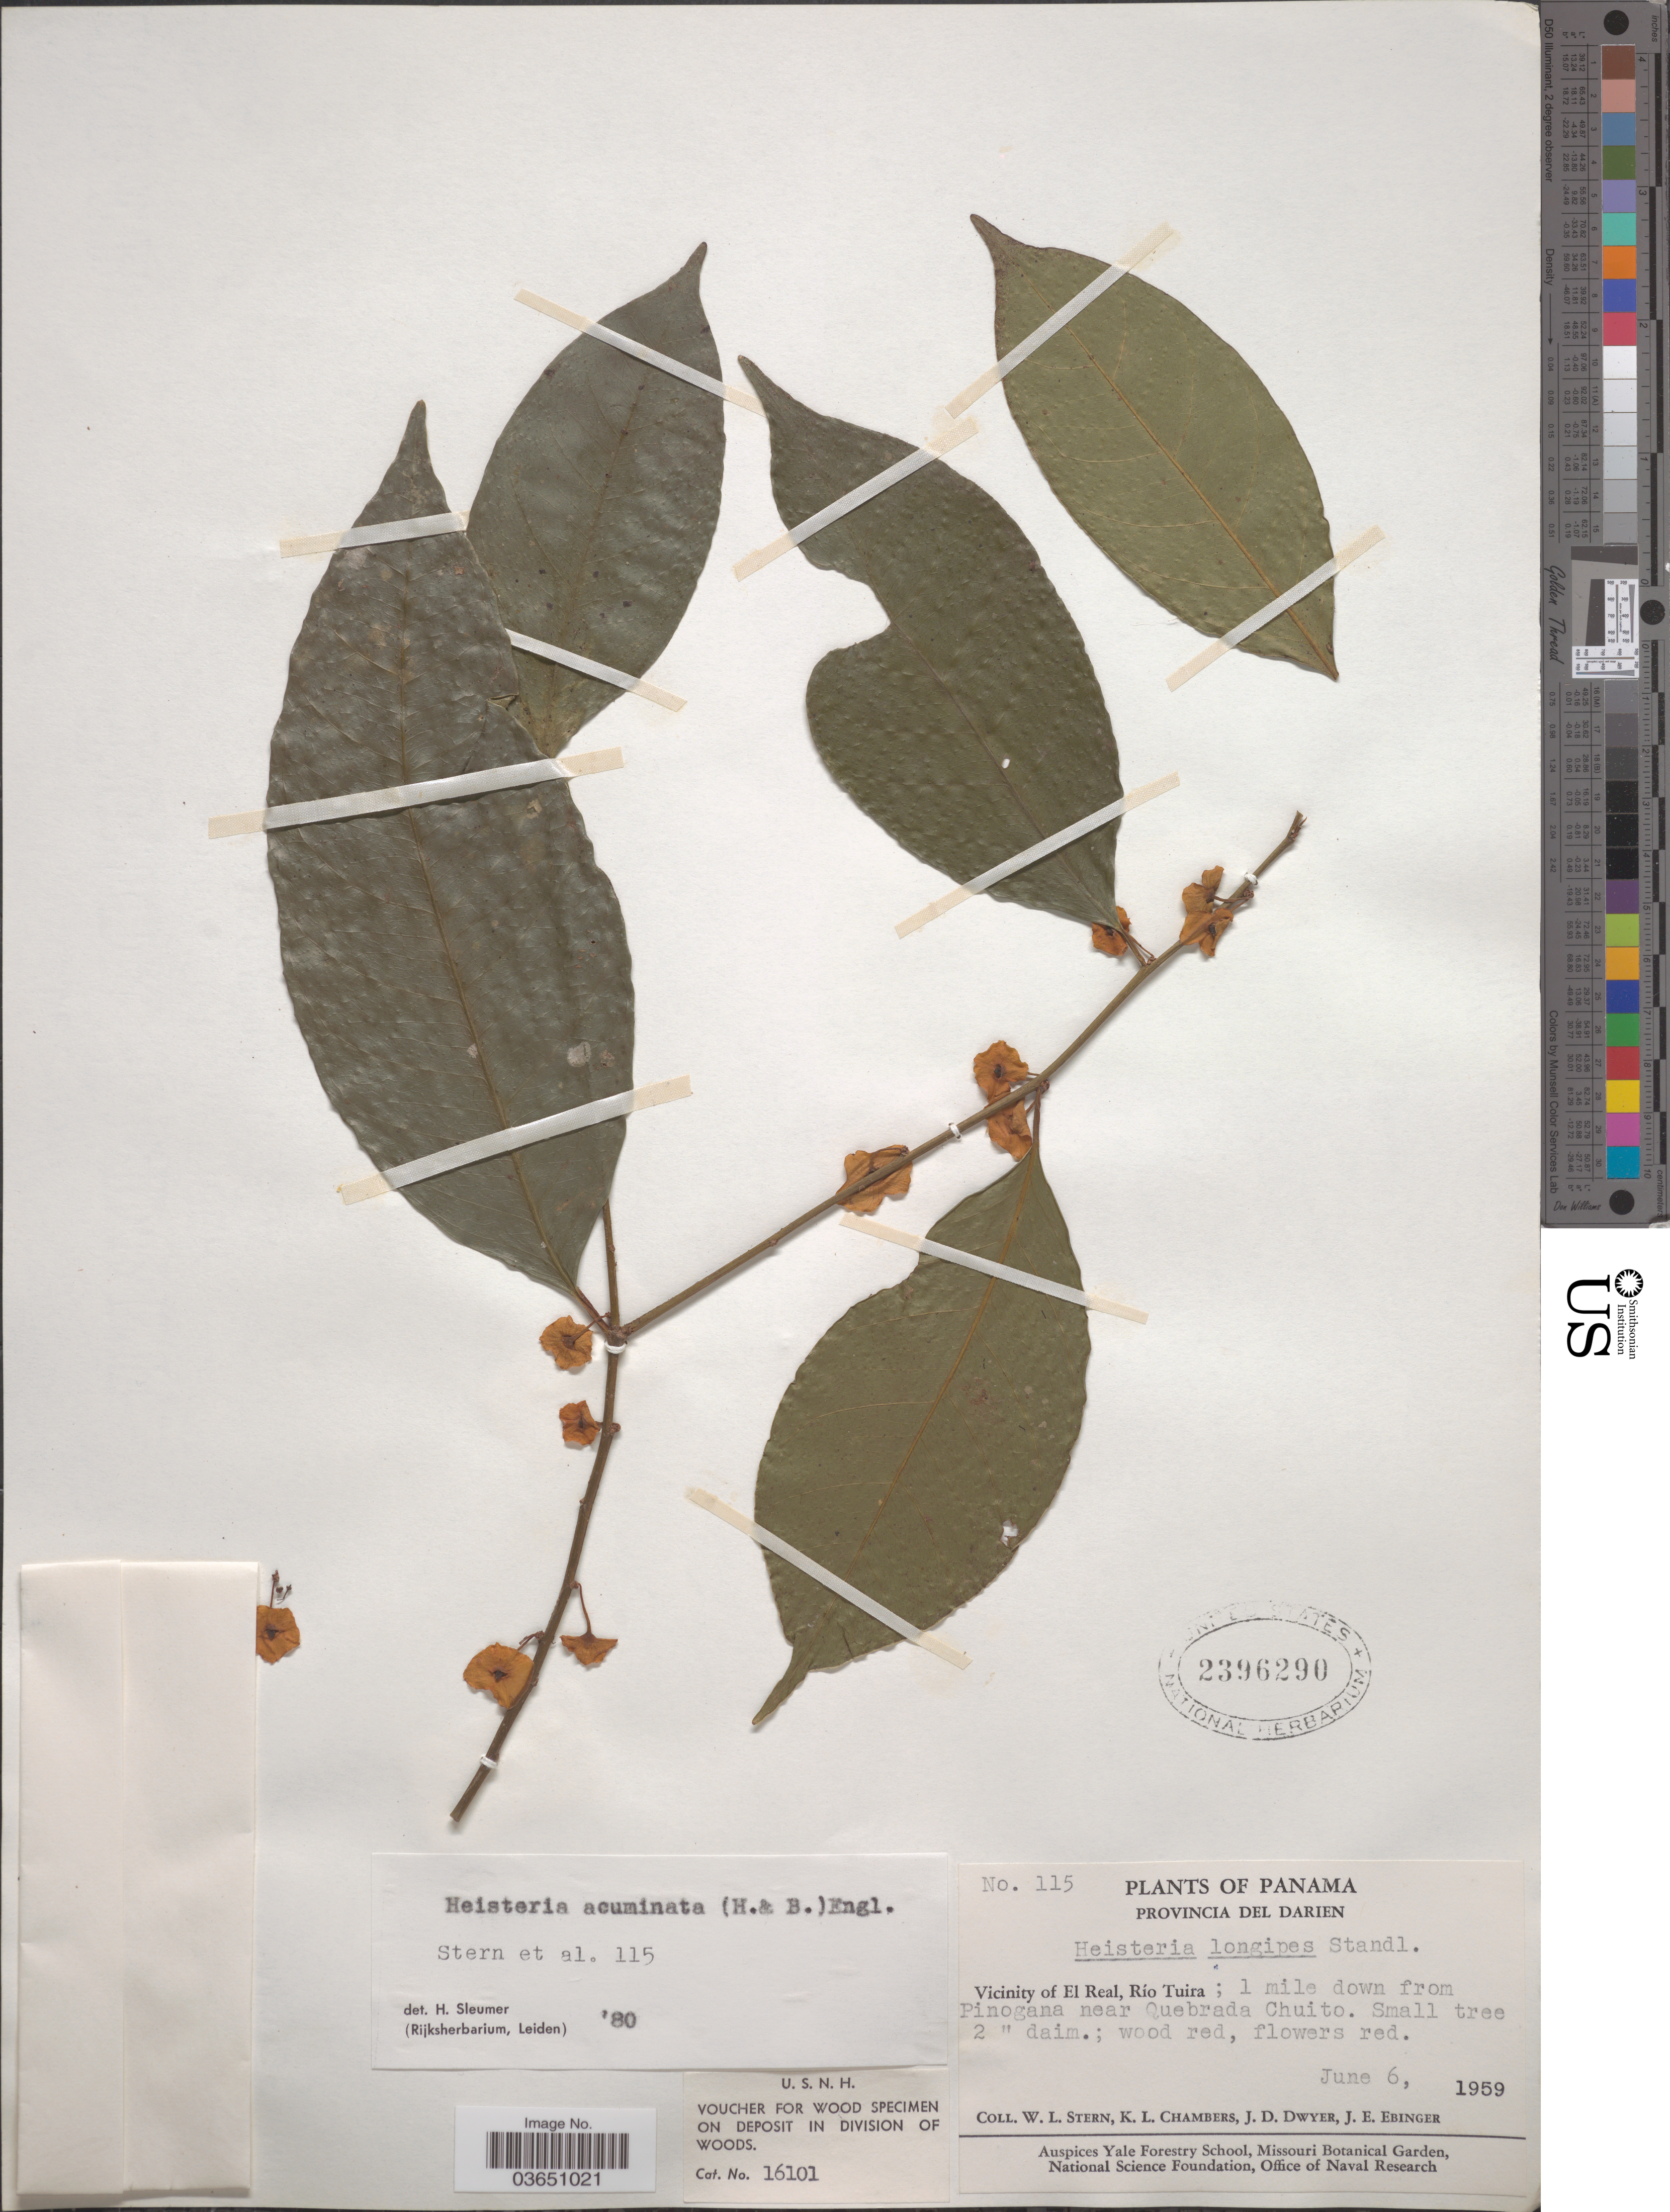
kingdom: Plantae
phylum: Tracheophyta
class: Magnoliopsida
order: Santalales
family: Erythropalaceae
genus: Heisteria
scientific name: Heisteria acuminata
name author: (Humb. & Bonpl.) Engl.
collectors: W. L. Stern, K. Chambers, J. D. Dwyer & J. Ebinger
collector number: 115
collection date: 1959-06-06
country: Panama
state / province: Darién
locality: Vicinity of El Real, Río Tuira; 1 mile down from Pinogana near Quebrada Chuito.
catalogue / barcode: US 2396290